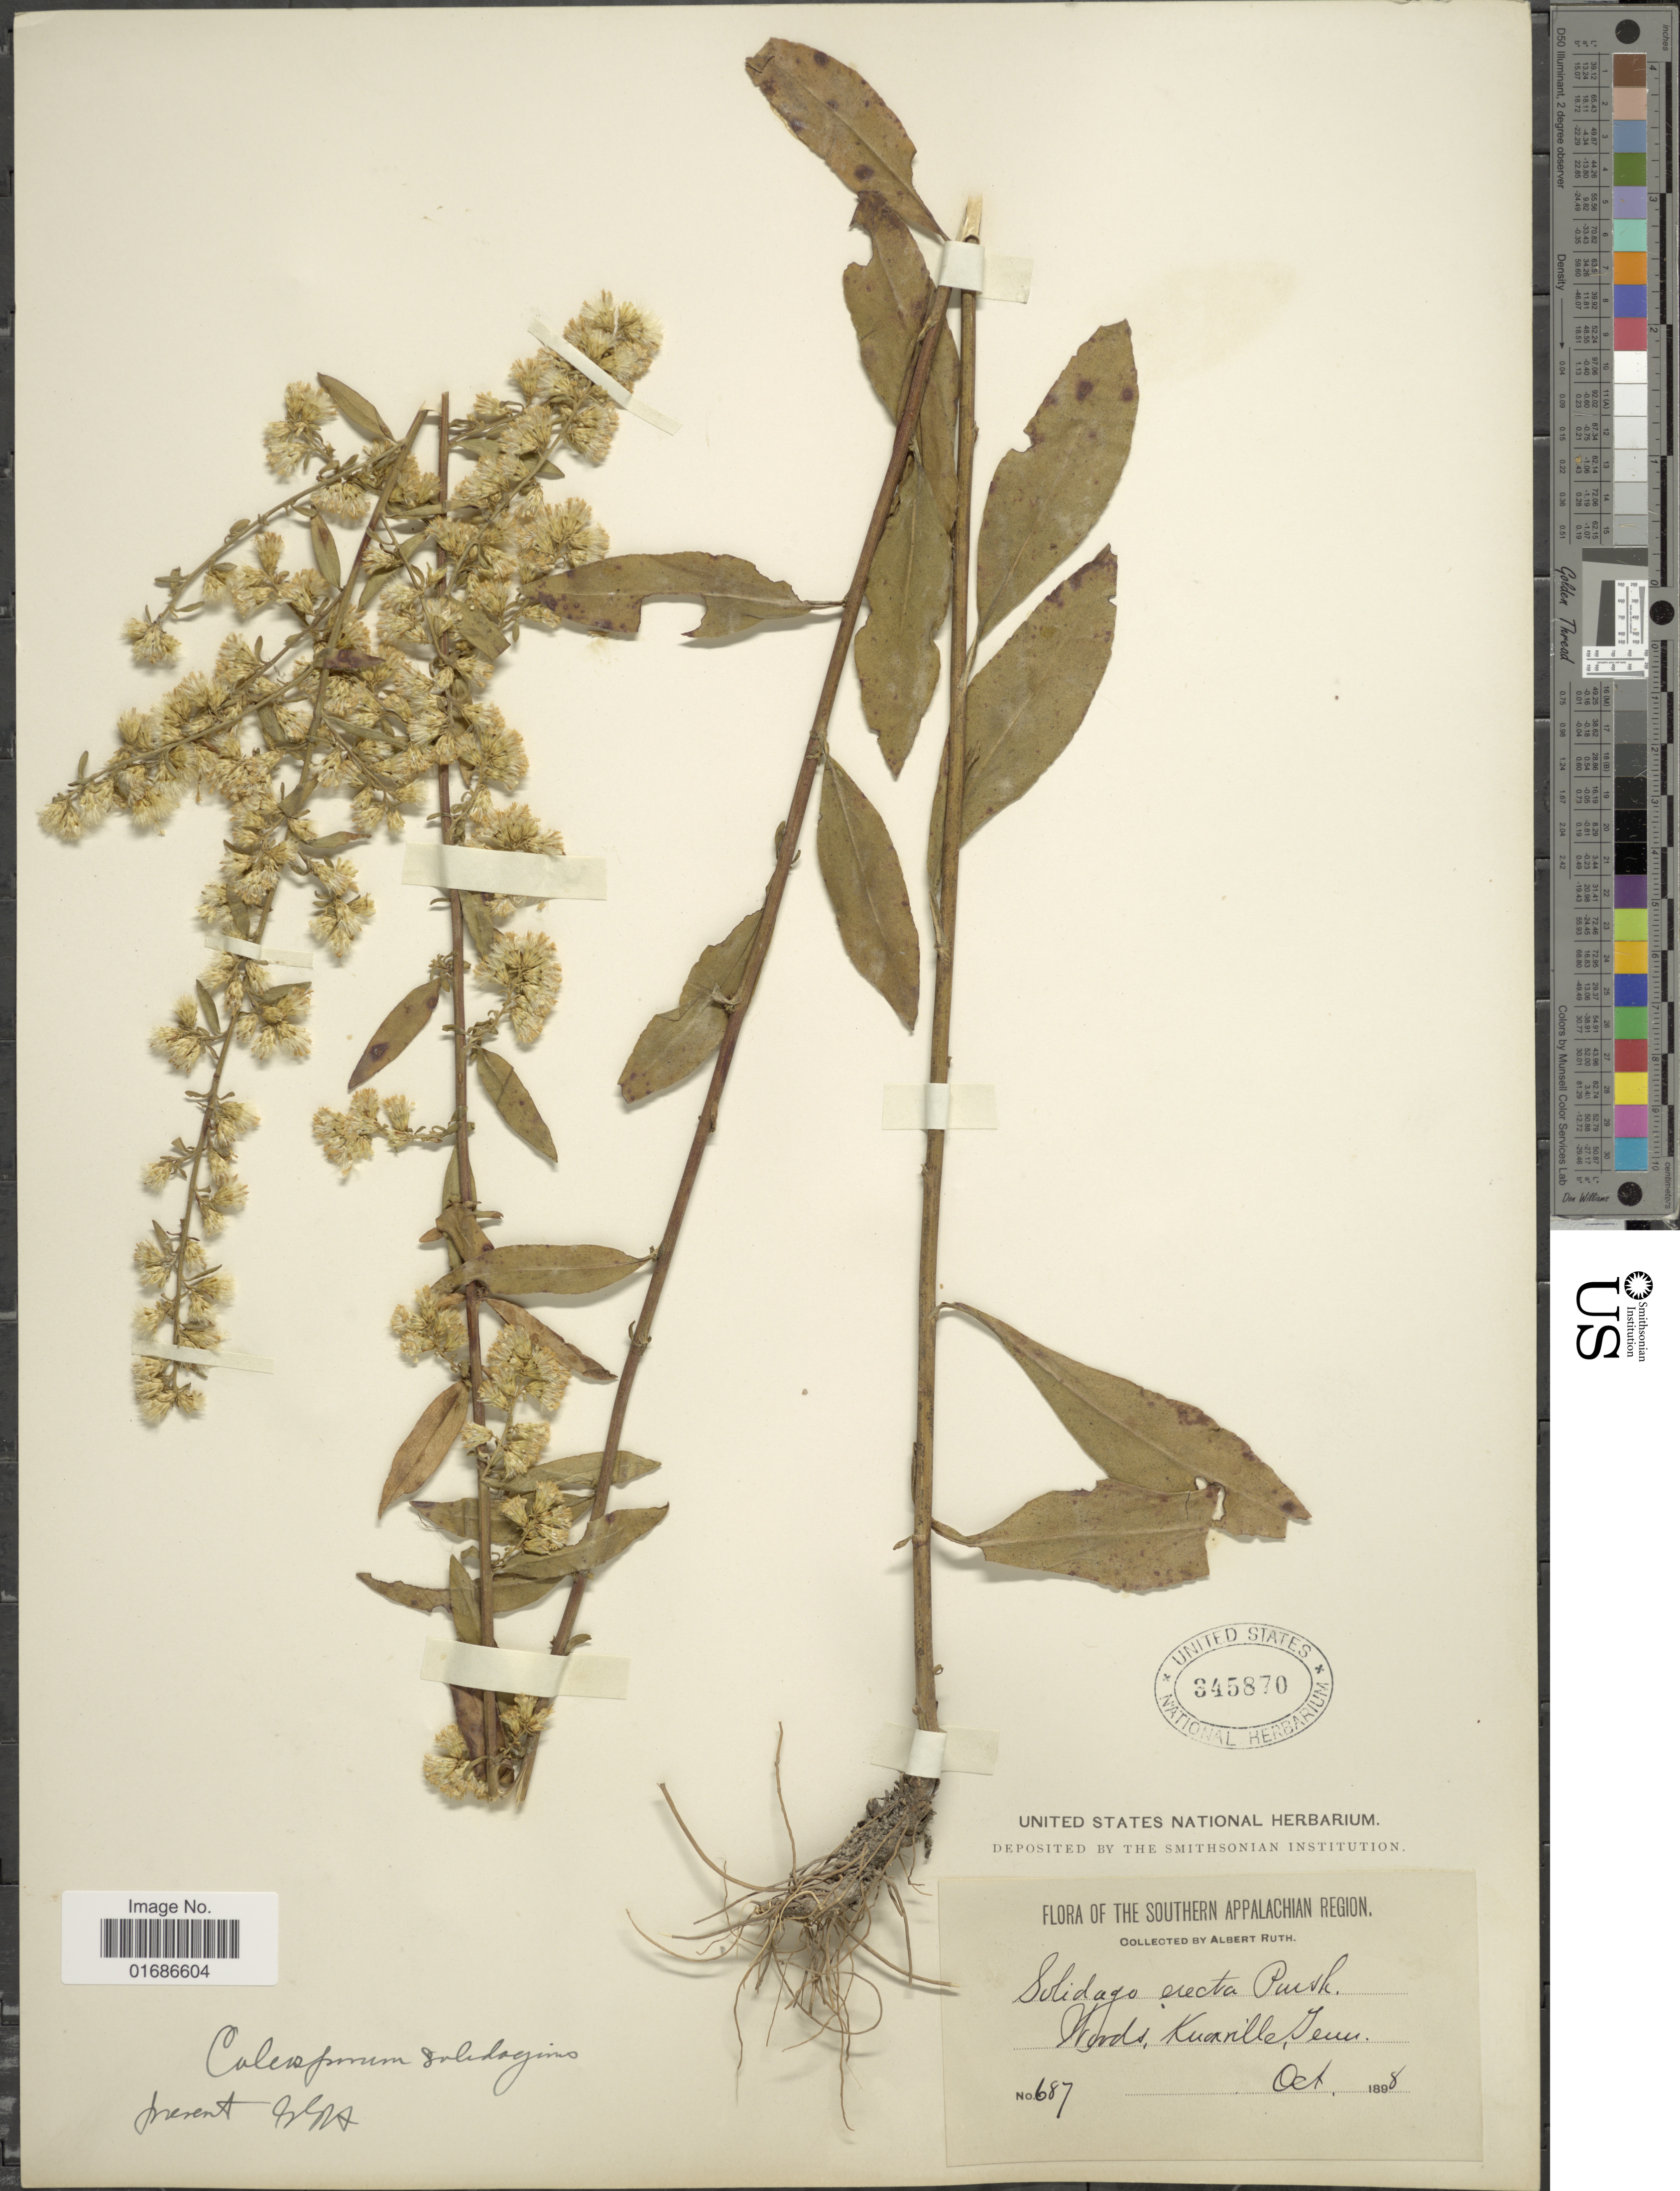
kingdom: Plantae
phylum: Tracheophyta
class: Magnoliopsida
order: Asterales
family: Asteraceae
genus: Solidago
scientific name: Solidago erecta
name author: Pursh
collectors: A. Ruth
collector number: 687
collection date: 1898-10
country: United States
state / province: Tennessee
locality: The Southern Appalachian Region. Woods, Kuariville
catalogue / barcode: US 345870